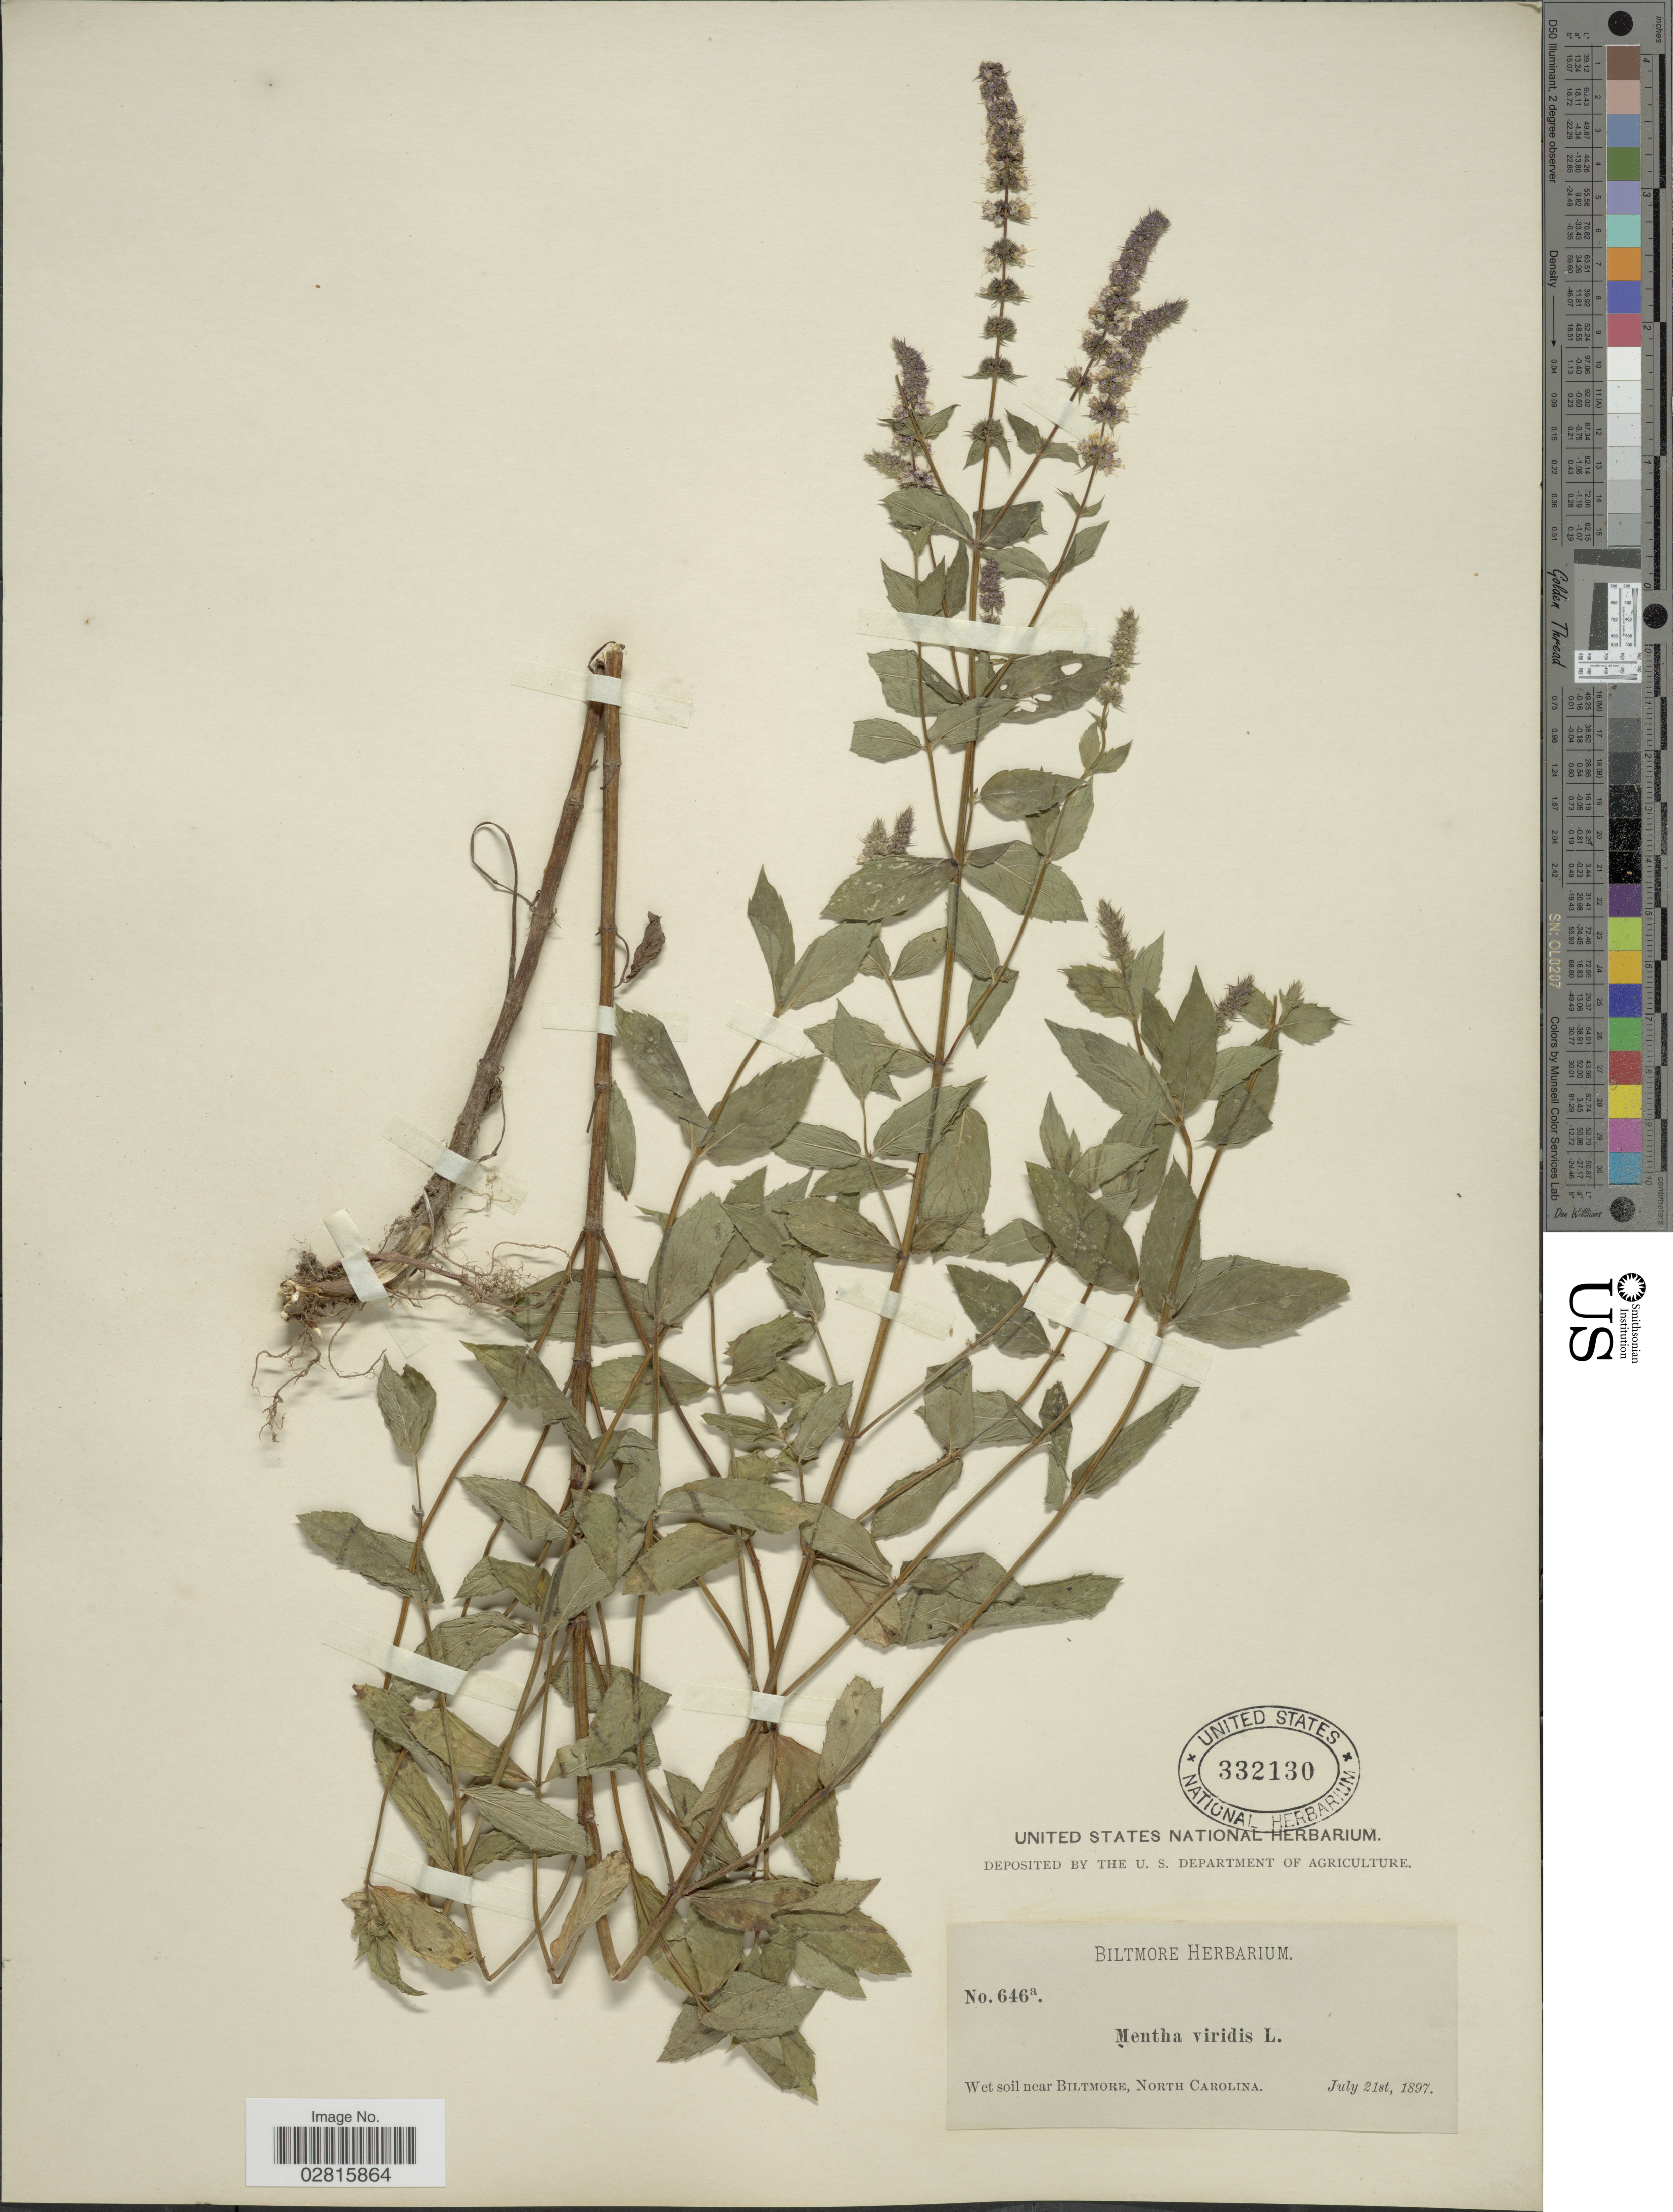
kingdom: Plantae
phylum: Tracheophyta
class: Magnoliopsida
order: Lamiales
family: Lamiaceae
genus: Mentha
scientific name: Mentha spicata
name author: L.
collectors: ex herb. Biltmore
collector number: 646a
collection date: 1897-07-21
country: United States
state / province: North Carolina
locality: Wet soil near Biltmore.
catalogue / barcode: US 332130